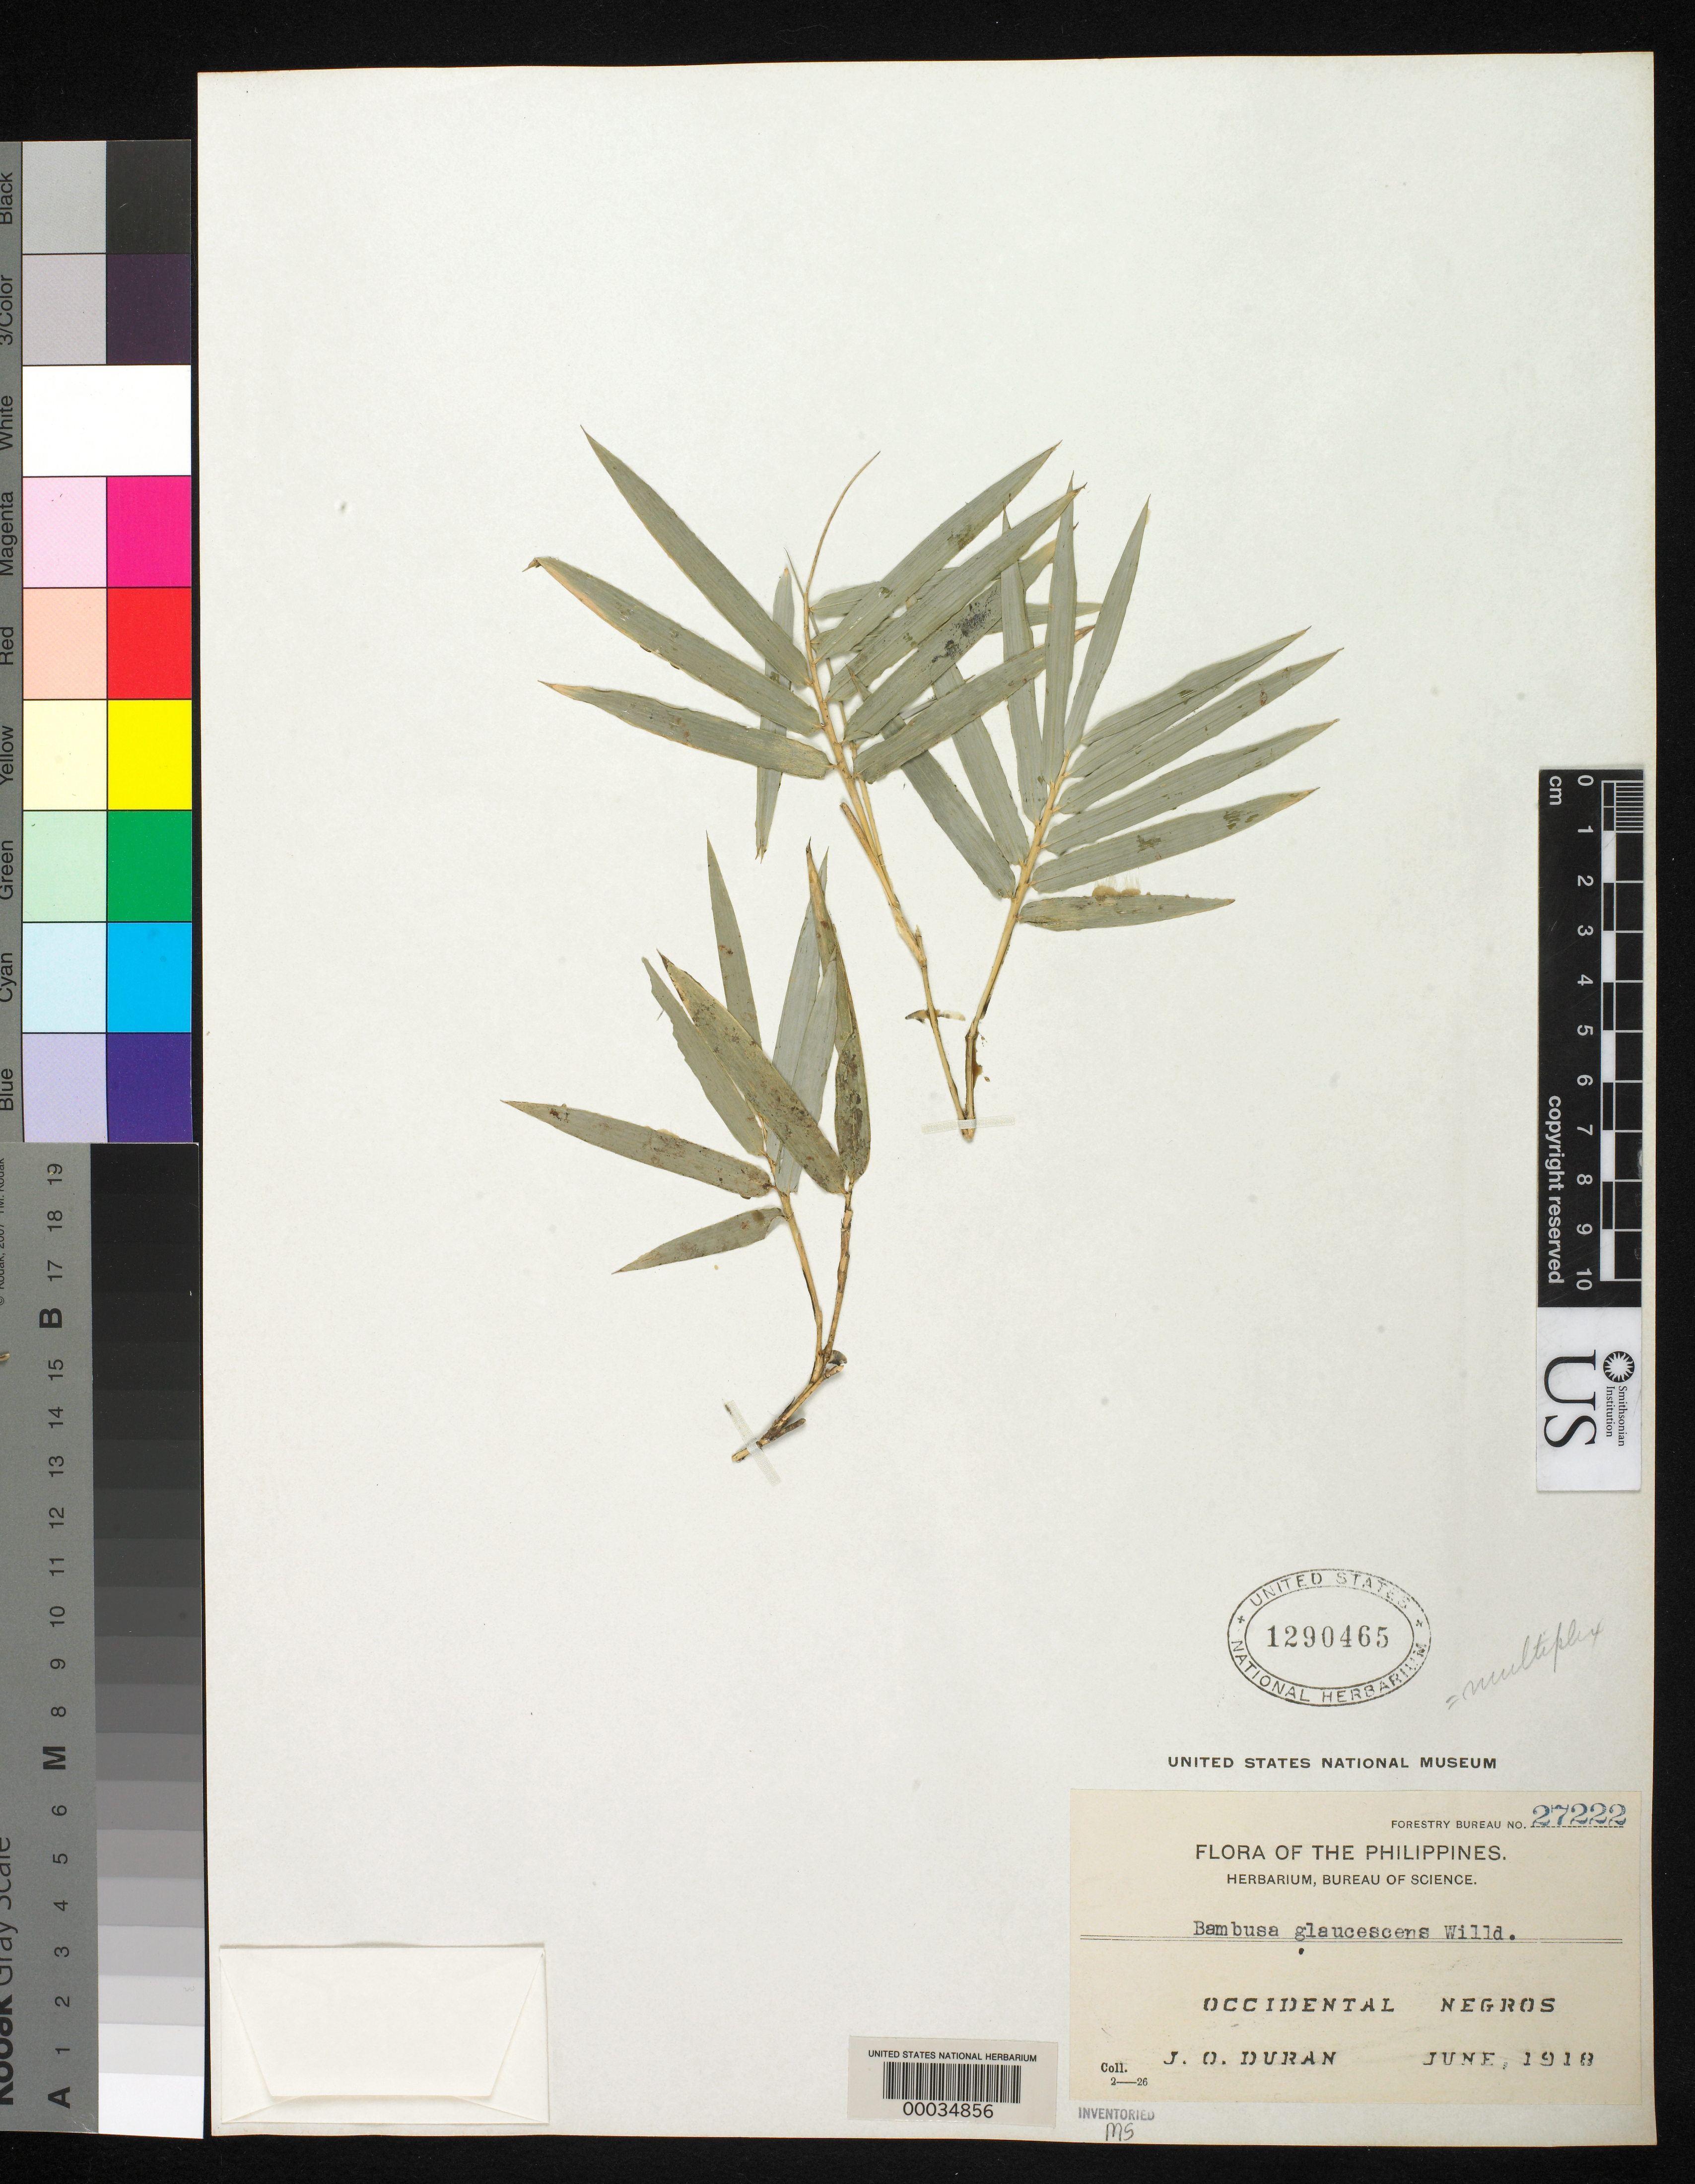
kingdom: Plantae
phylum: Tracheophyta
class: Liliopsida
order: Poales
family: Poaceae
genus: Bambusa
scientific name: Bambusa glaucescens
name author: (Willd.) Merr.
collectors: J. Duran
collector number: For. Bur. 27222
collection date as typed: Jun 1918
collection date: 1918-06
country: Philippines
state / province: Western Visayas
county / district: Negros Occidental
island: Negros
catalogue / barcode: US 1290465